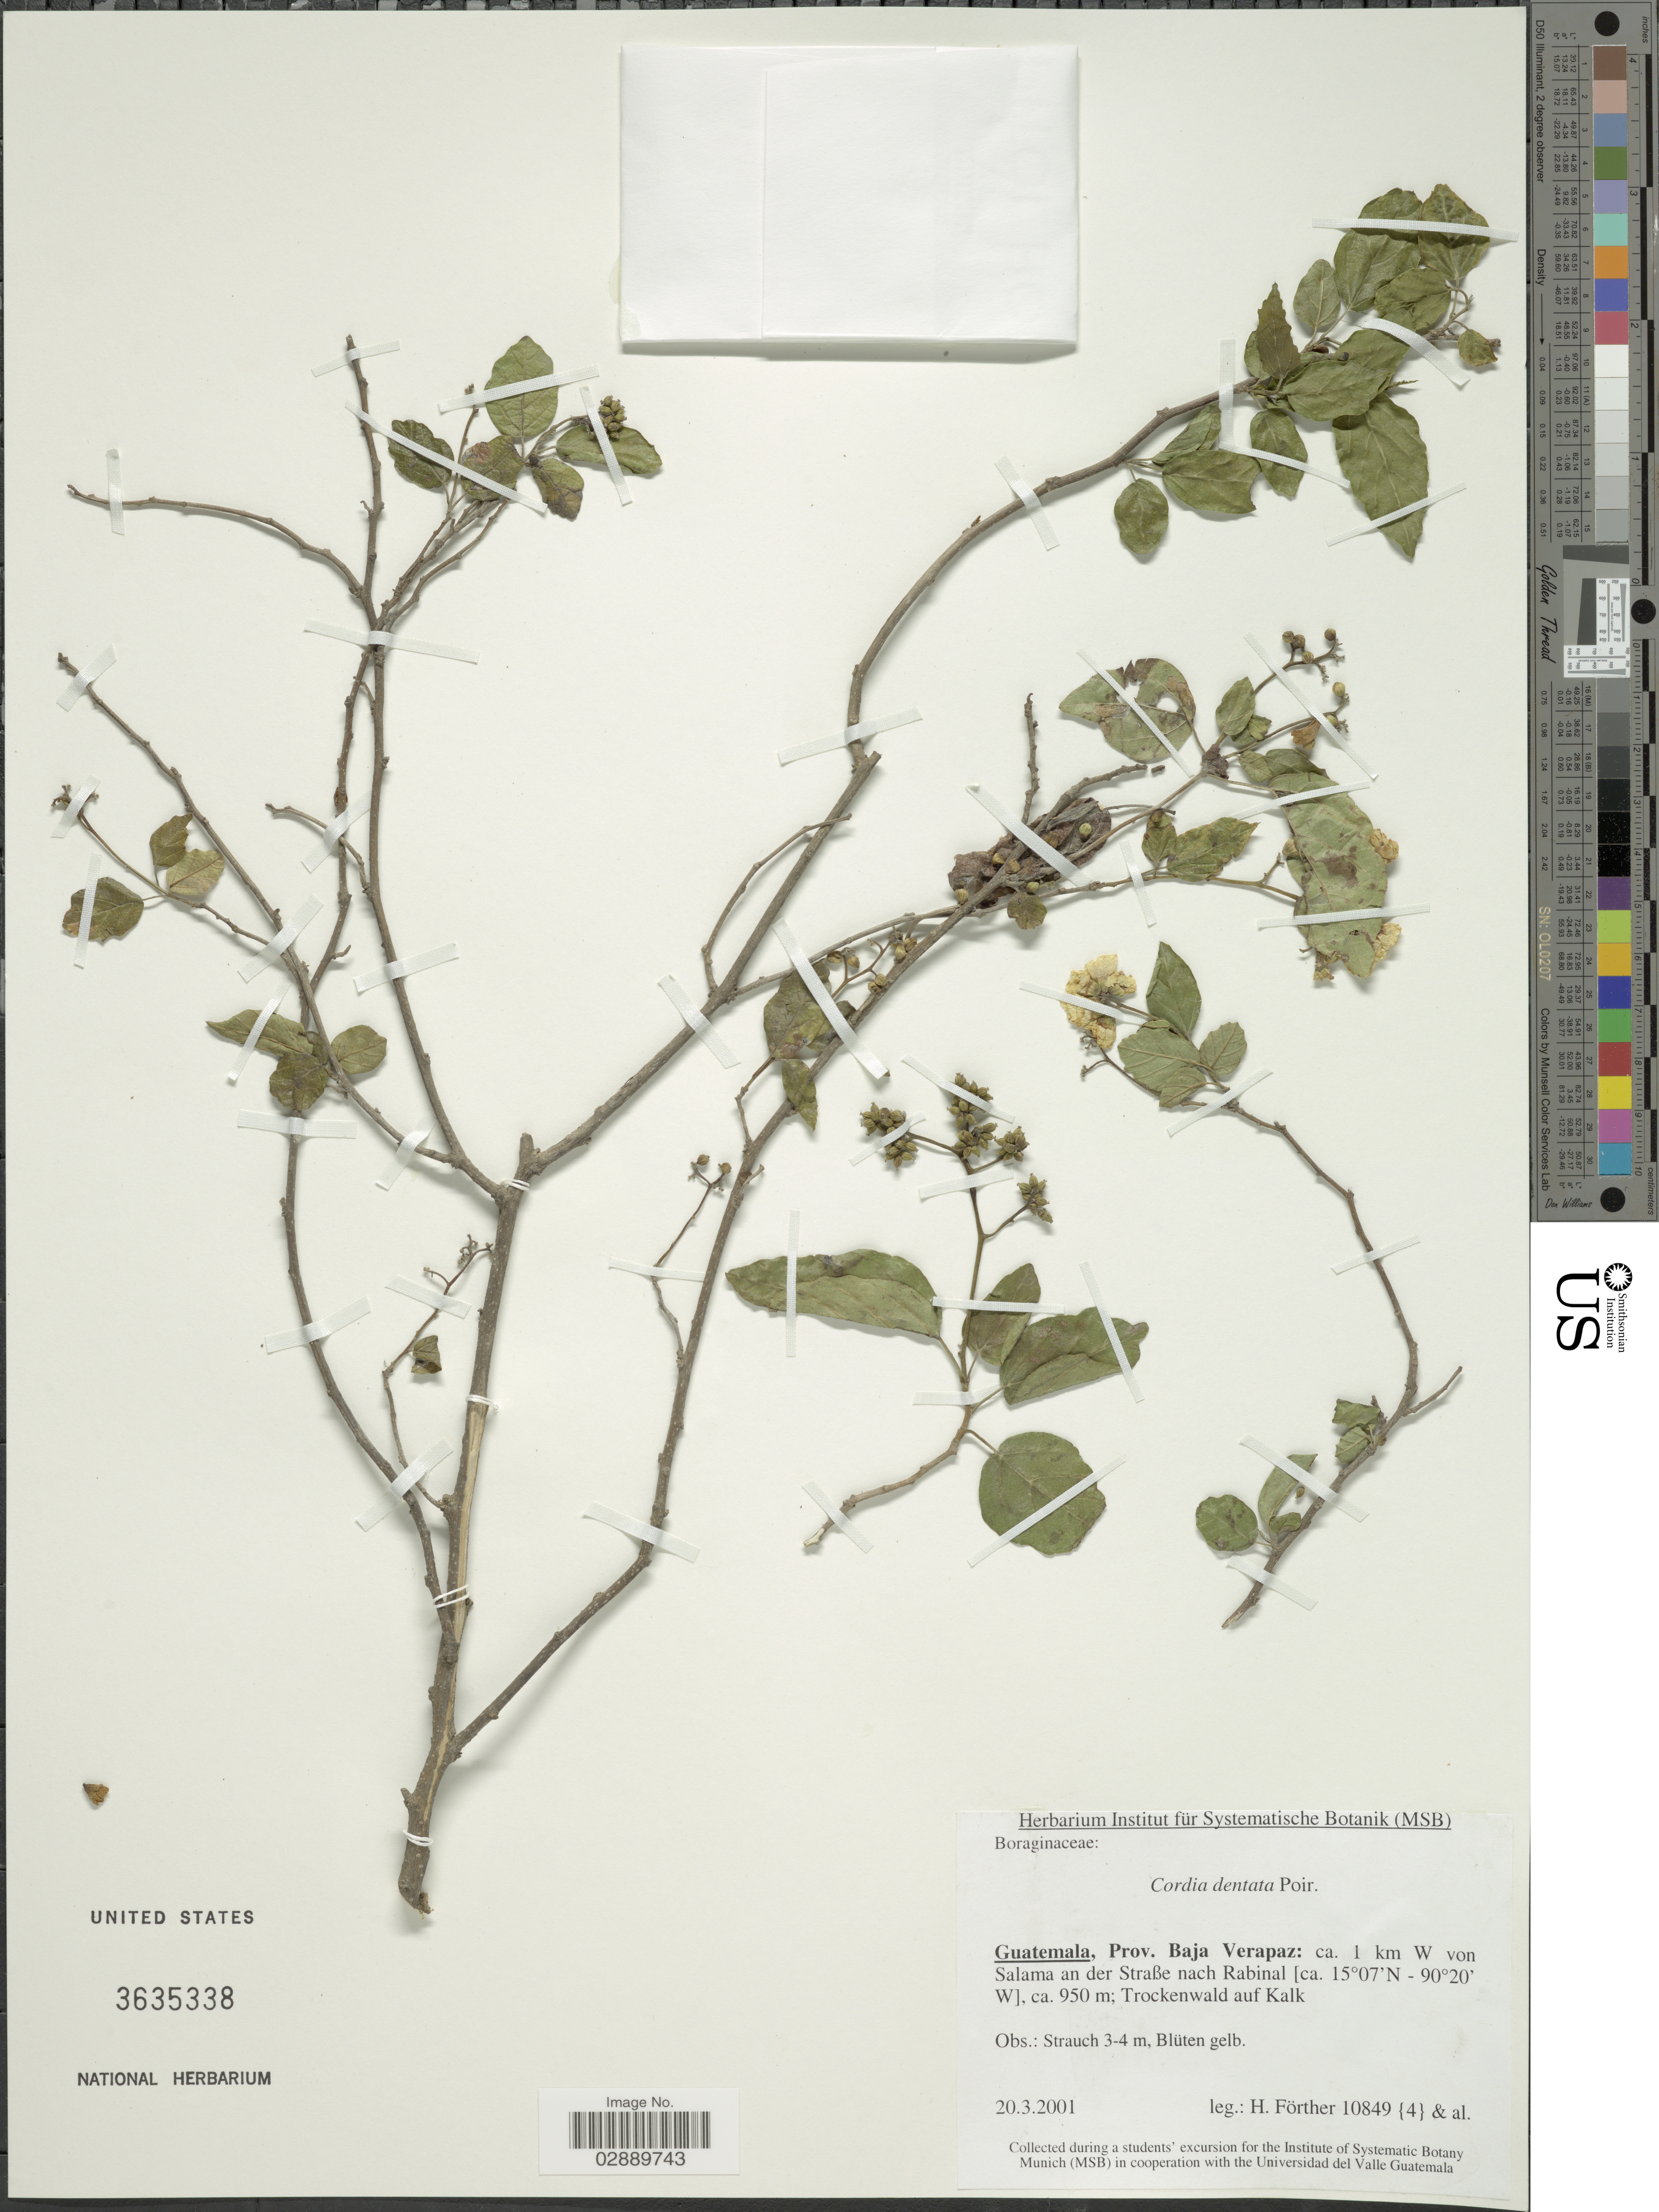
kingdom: Plantae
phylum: Tracheophyta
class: Magnoliopsida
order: Boraginales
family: Cordiaceae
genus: Cordia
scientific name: Cordia dentata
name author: Poir.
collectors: H. Förther & et al.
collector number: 10849 {4}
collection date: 2001-03-20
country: Guatemala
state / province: Baja Verapaz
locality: Ca. 1 km W vol Salama an der Straße nach Rabinal; Trockenwald auf Kalk.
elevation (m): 950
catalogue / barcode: US 3635338